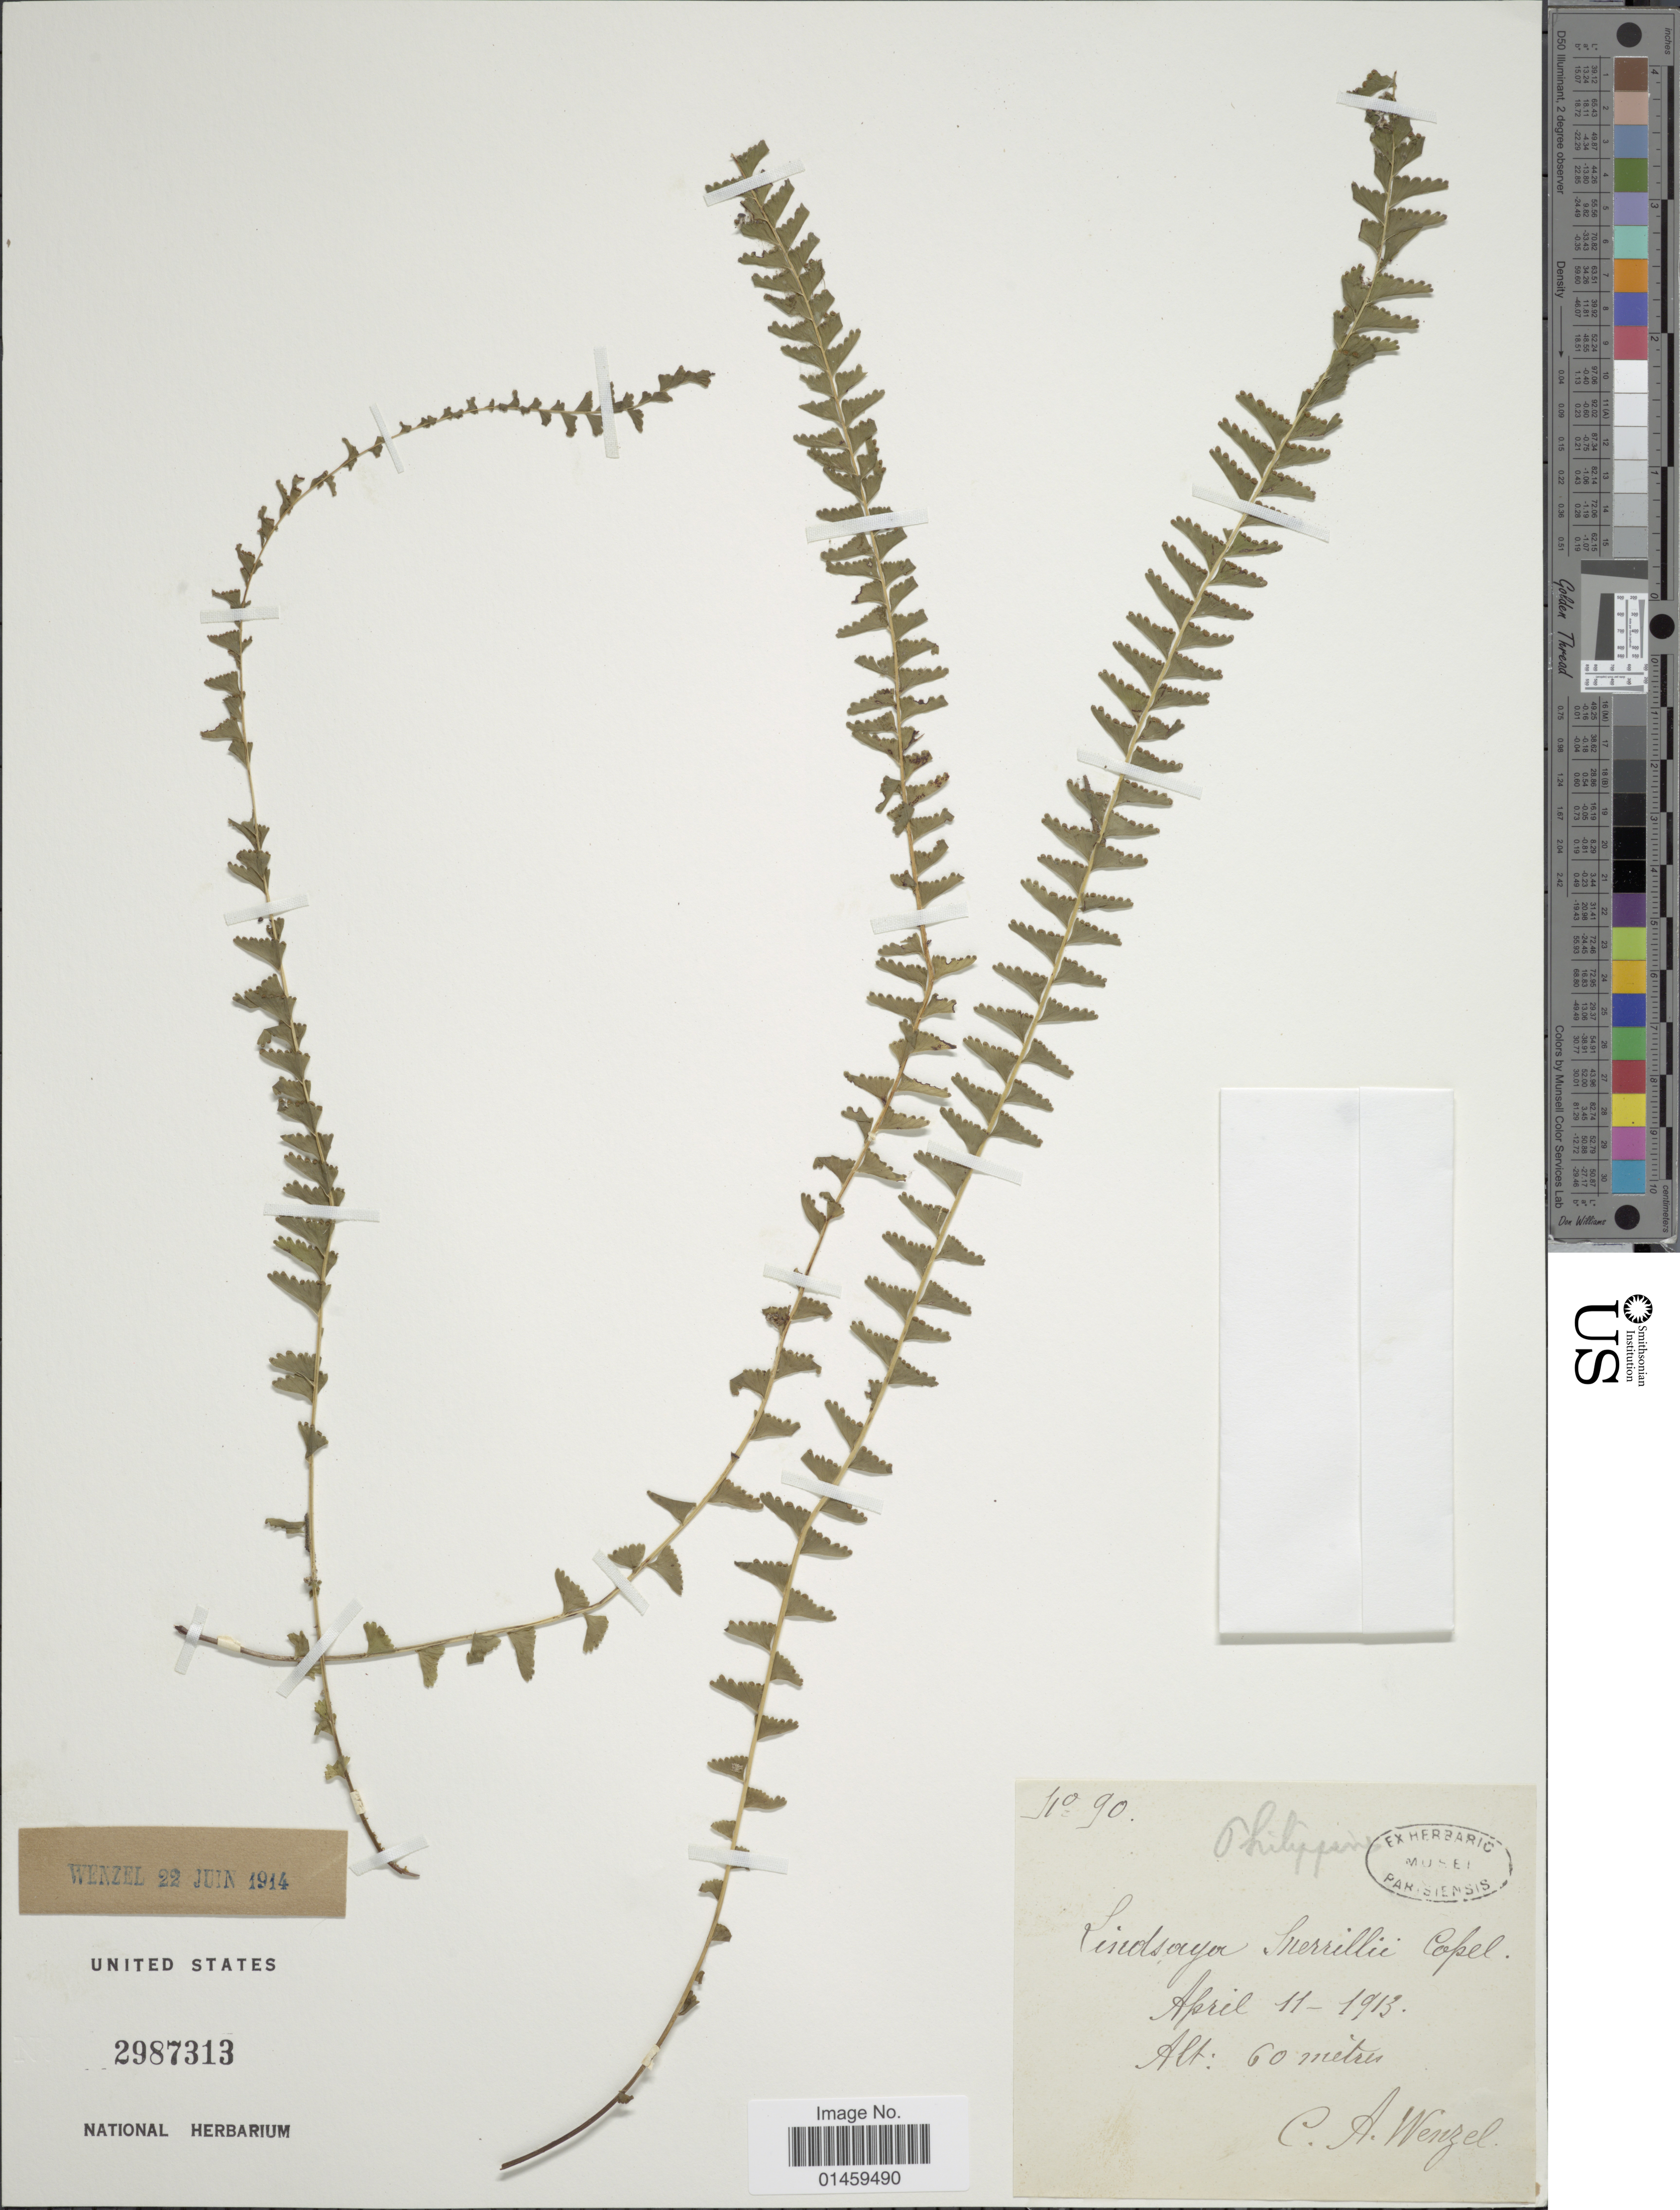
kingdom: Plantae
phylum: Tracheophyta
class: Polypodiopsida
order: Polypodiales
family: Lindsaeaceae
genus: Lindsaea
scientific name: Lindsaea merrillii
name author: Copel. in Perkins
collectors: C. Wenzel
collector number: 90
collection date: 1913-04-11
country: Philippines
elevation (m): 60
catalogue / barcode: US 2987313